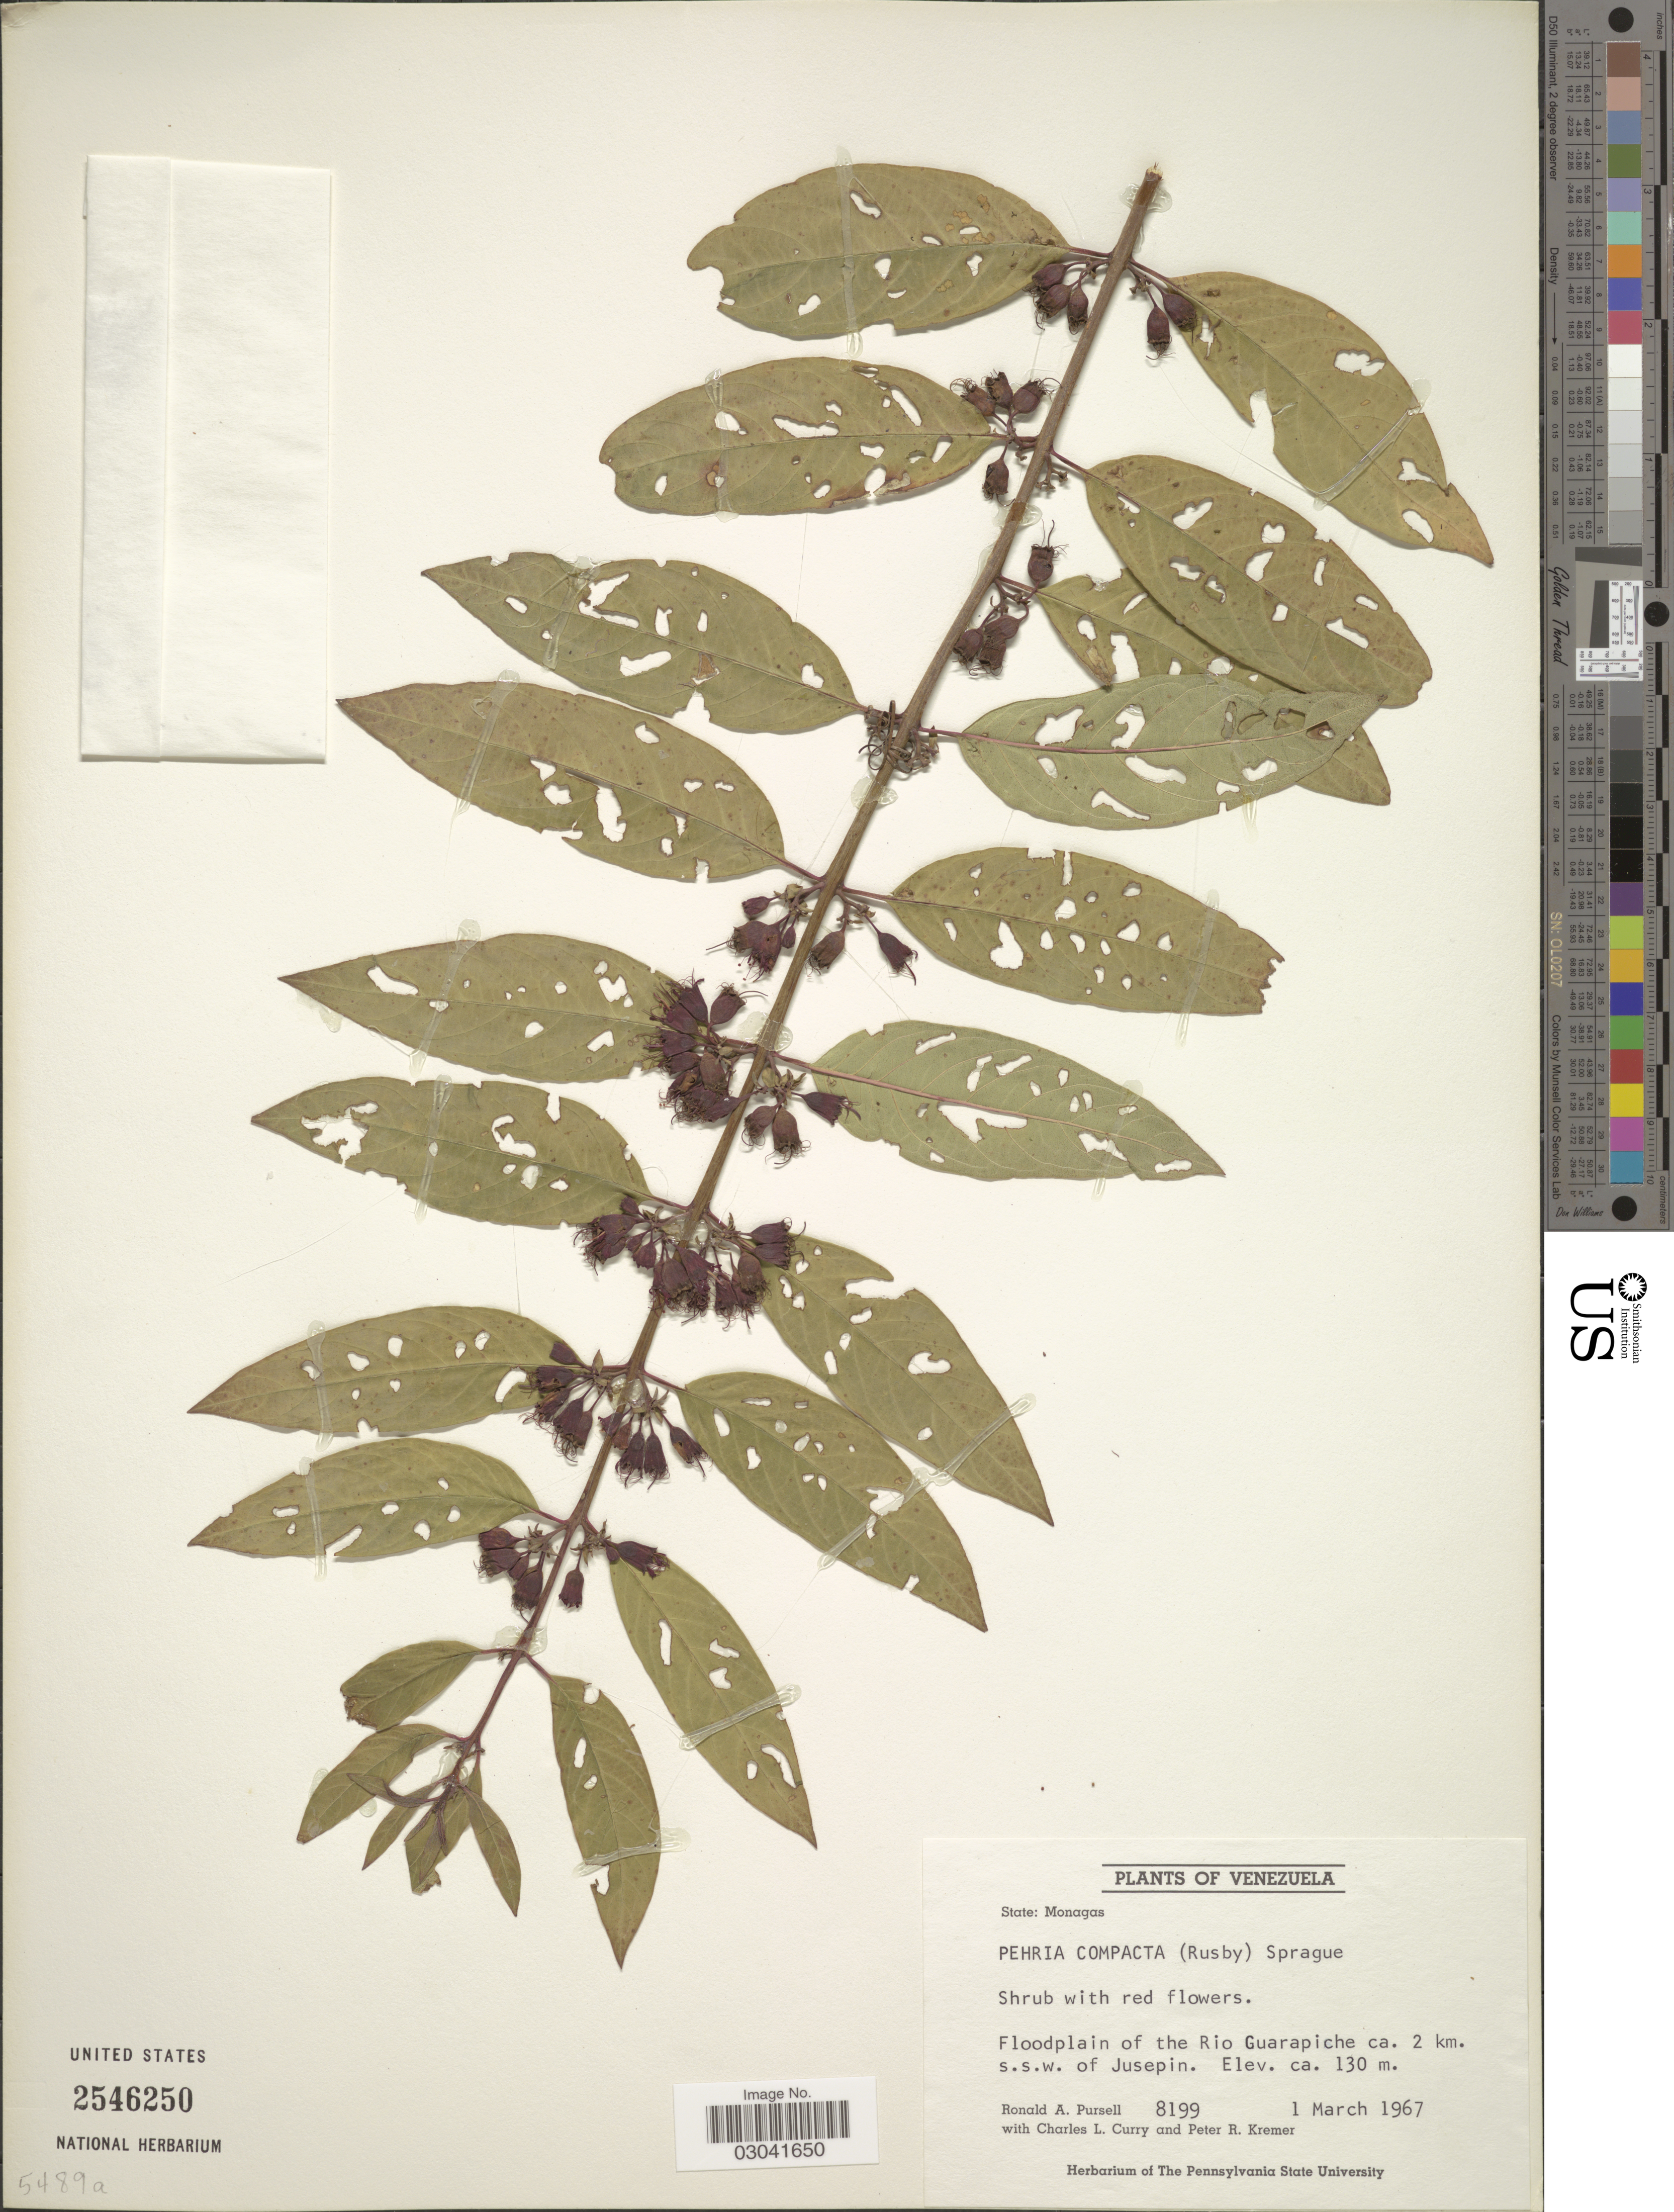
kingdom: Plantae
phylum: Tracheophyta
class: Magnoliopsida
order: Myrtales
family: Lythraceae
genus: Pehria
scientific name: Pehria compacta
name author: Sprague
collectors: R. A. Pursell, C. L. Curry & P. Kremer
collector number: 8199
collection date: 1967-03-01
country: Venezuela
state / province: Monagas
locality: Floodplain of the Rio Guarapiche ca. 2 km. s.s.w. of Jusepin.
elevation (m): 130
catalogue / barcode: US 2546250